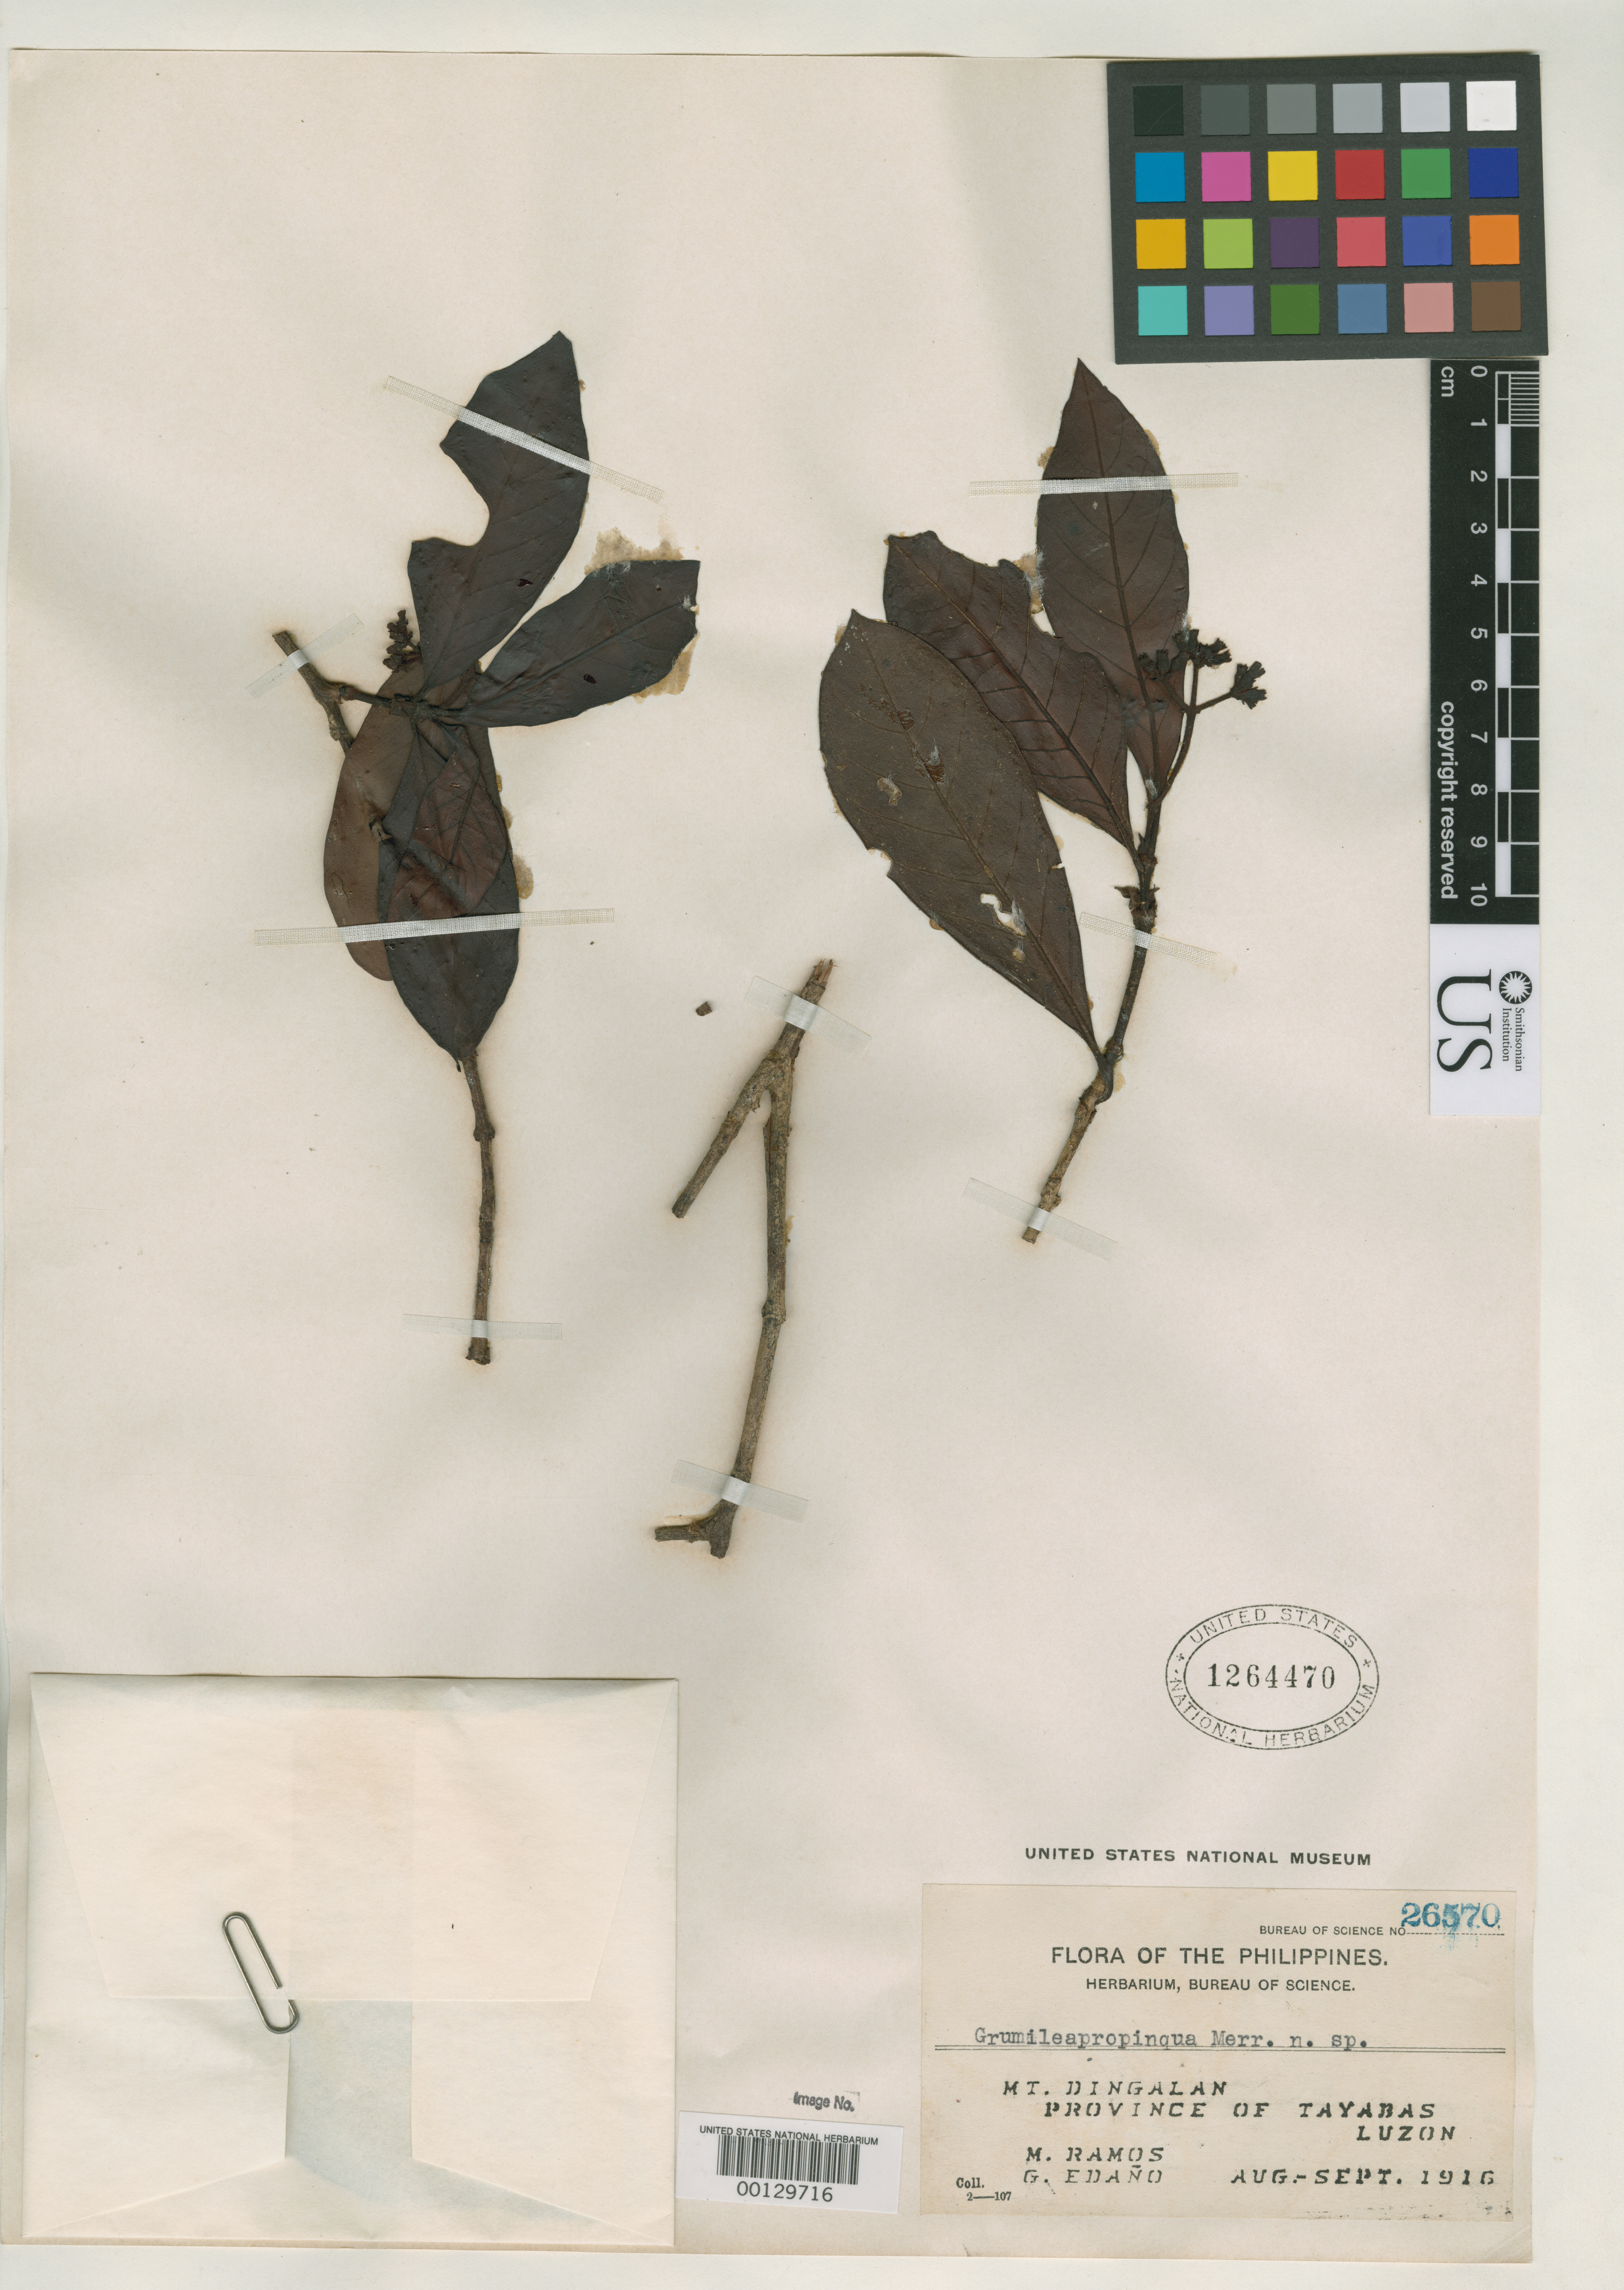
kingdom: Plantae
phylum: Tracheophyta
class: Magnoliopsida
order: Gentianales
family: Rubiaceae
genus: Grumilea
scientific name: Grumilea propinqua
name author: Merr.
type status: Isotype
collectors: M. Ramos & G. E. Edaño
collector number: Bur. Sci. 26570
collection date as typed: Aug 1916 to -- Sep 1916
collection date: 1916-08/1916-09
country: Philippines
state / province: Calabarzon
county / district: Quezon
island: Luzon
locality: Mt. Dingalan.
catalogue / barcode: US 1264470